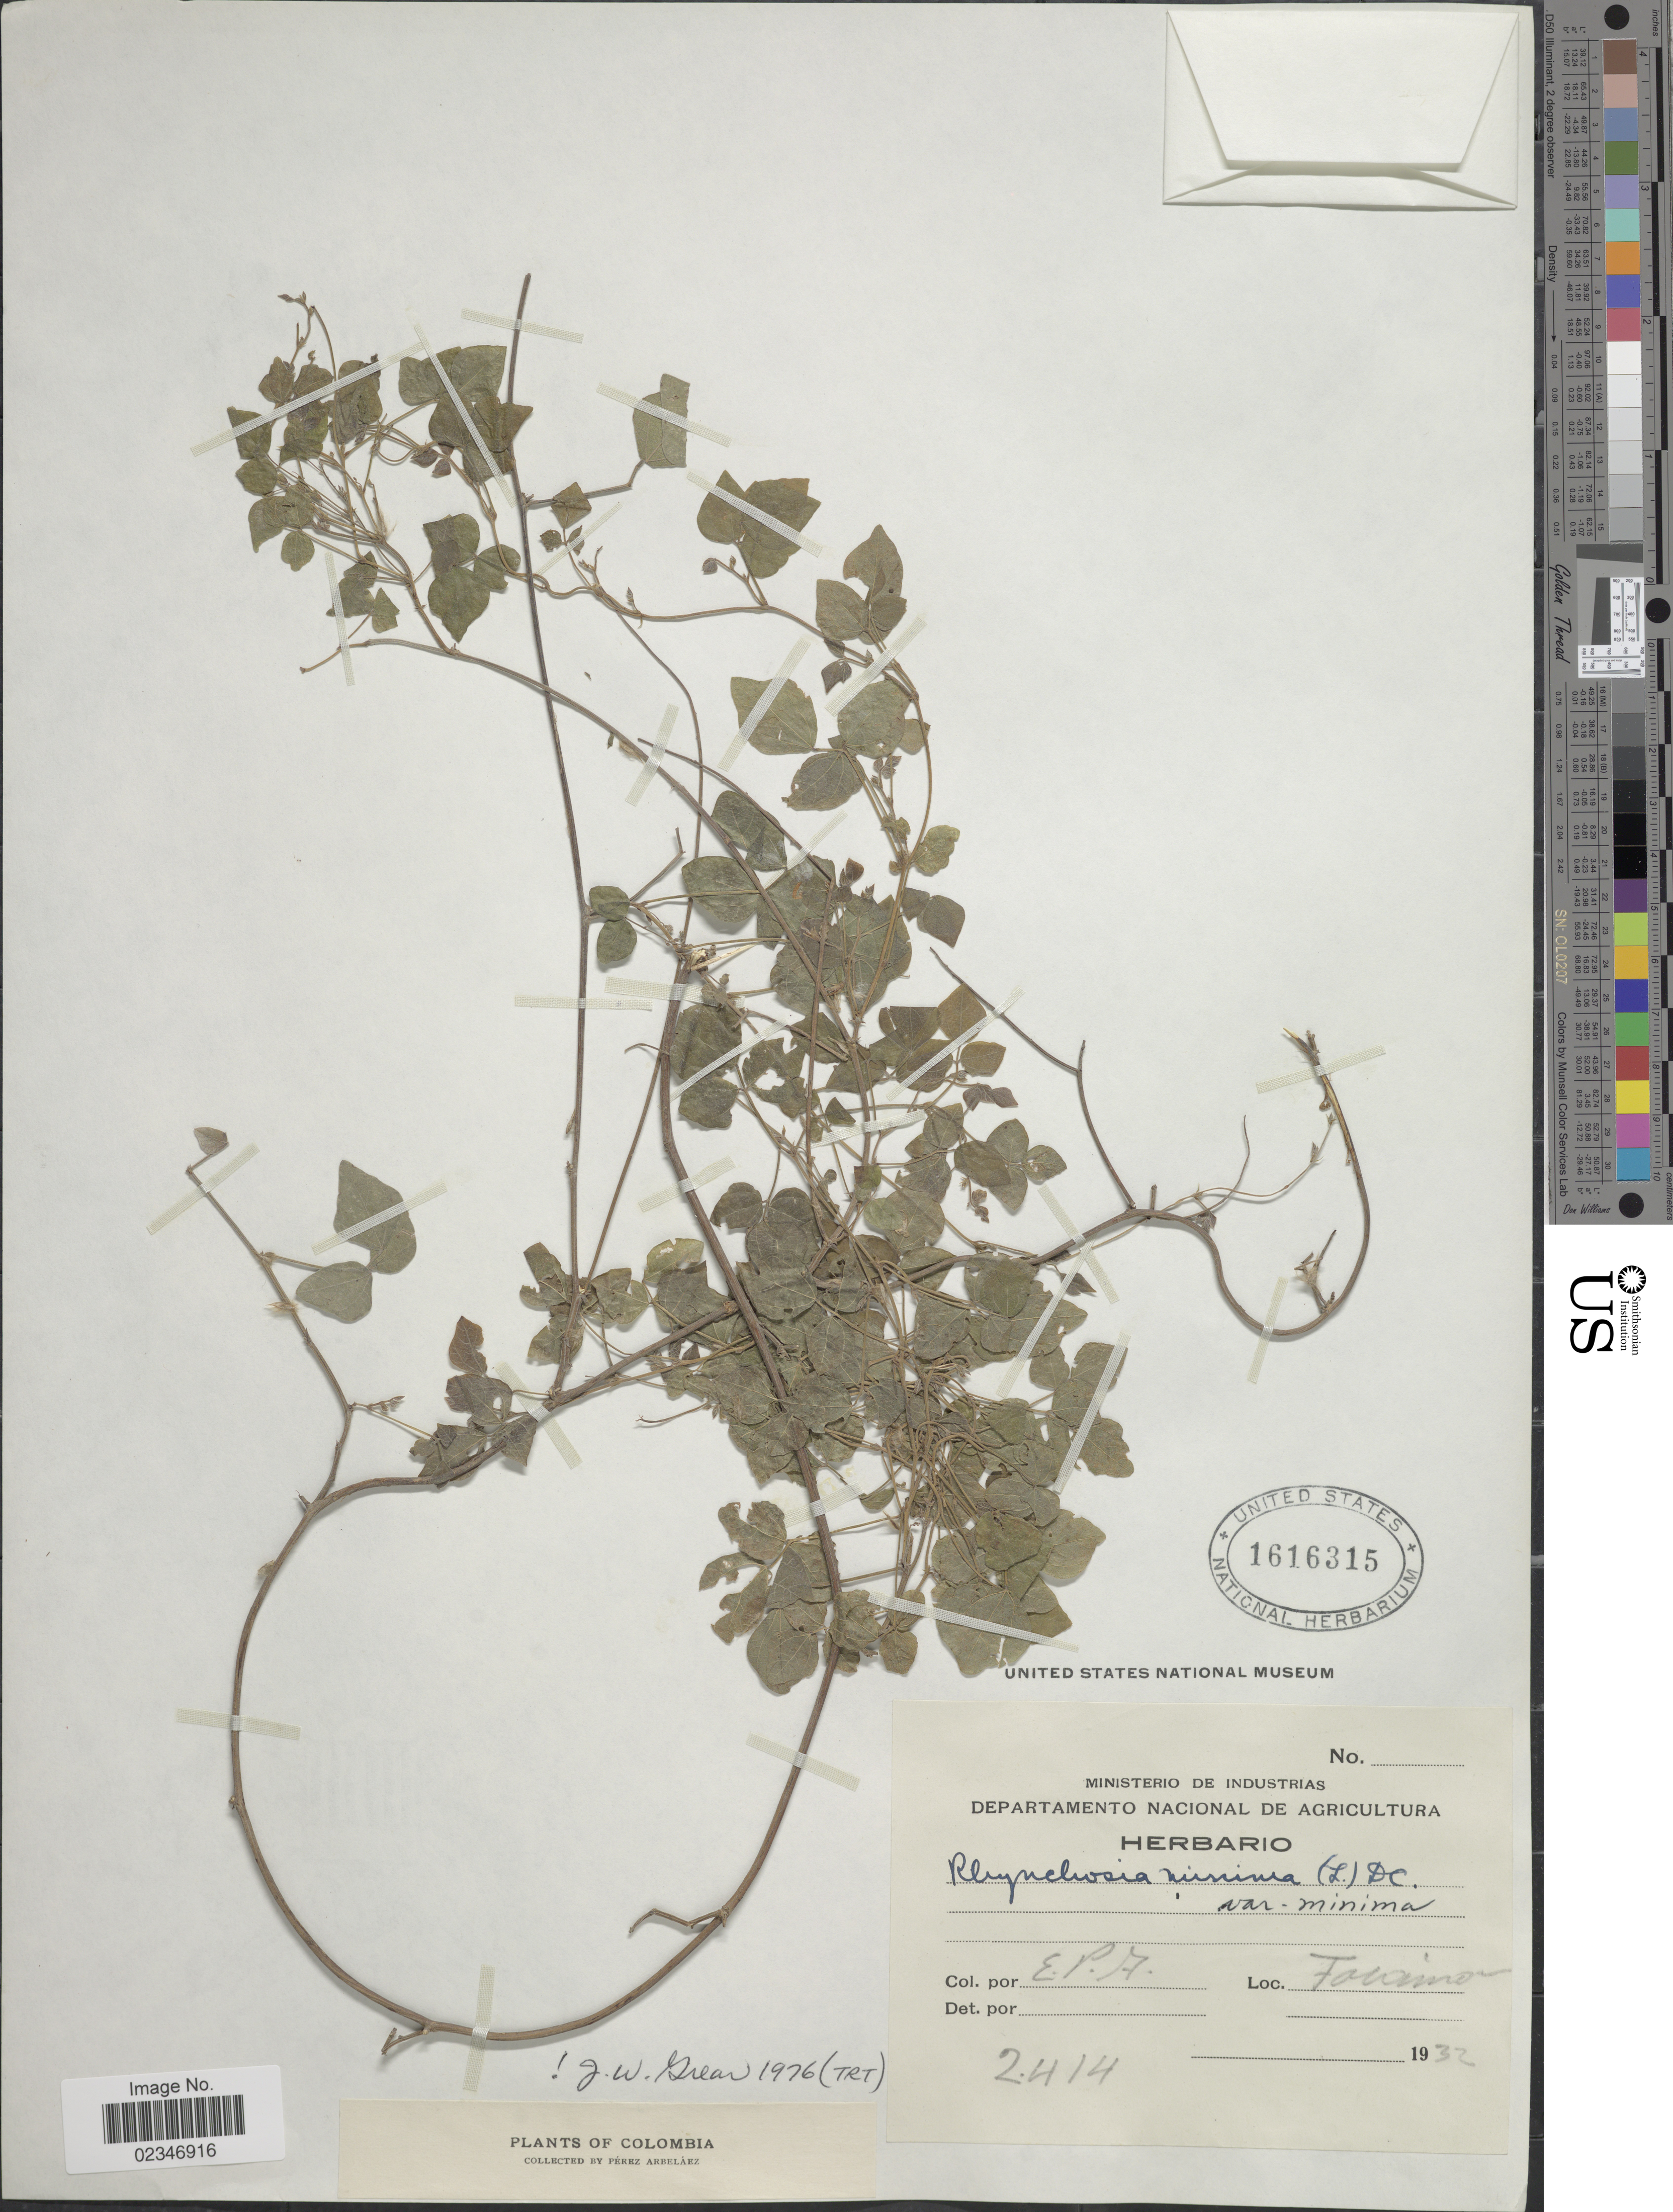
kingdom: Plantae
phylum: Tracheophyta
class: Magnoliopsida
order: Fabales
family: Fabaceae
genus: Rhynchosia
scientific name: Rhynchosia minima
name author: (L.) DC.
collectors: E. Pérez Arbeláez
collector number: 2414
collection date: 1932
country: Colombia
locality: Tocaima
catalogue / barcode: US 1616315